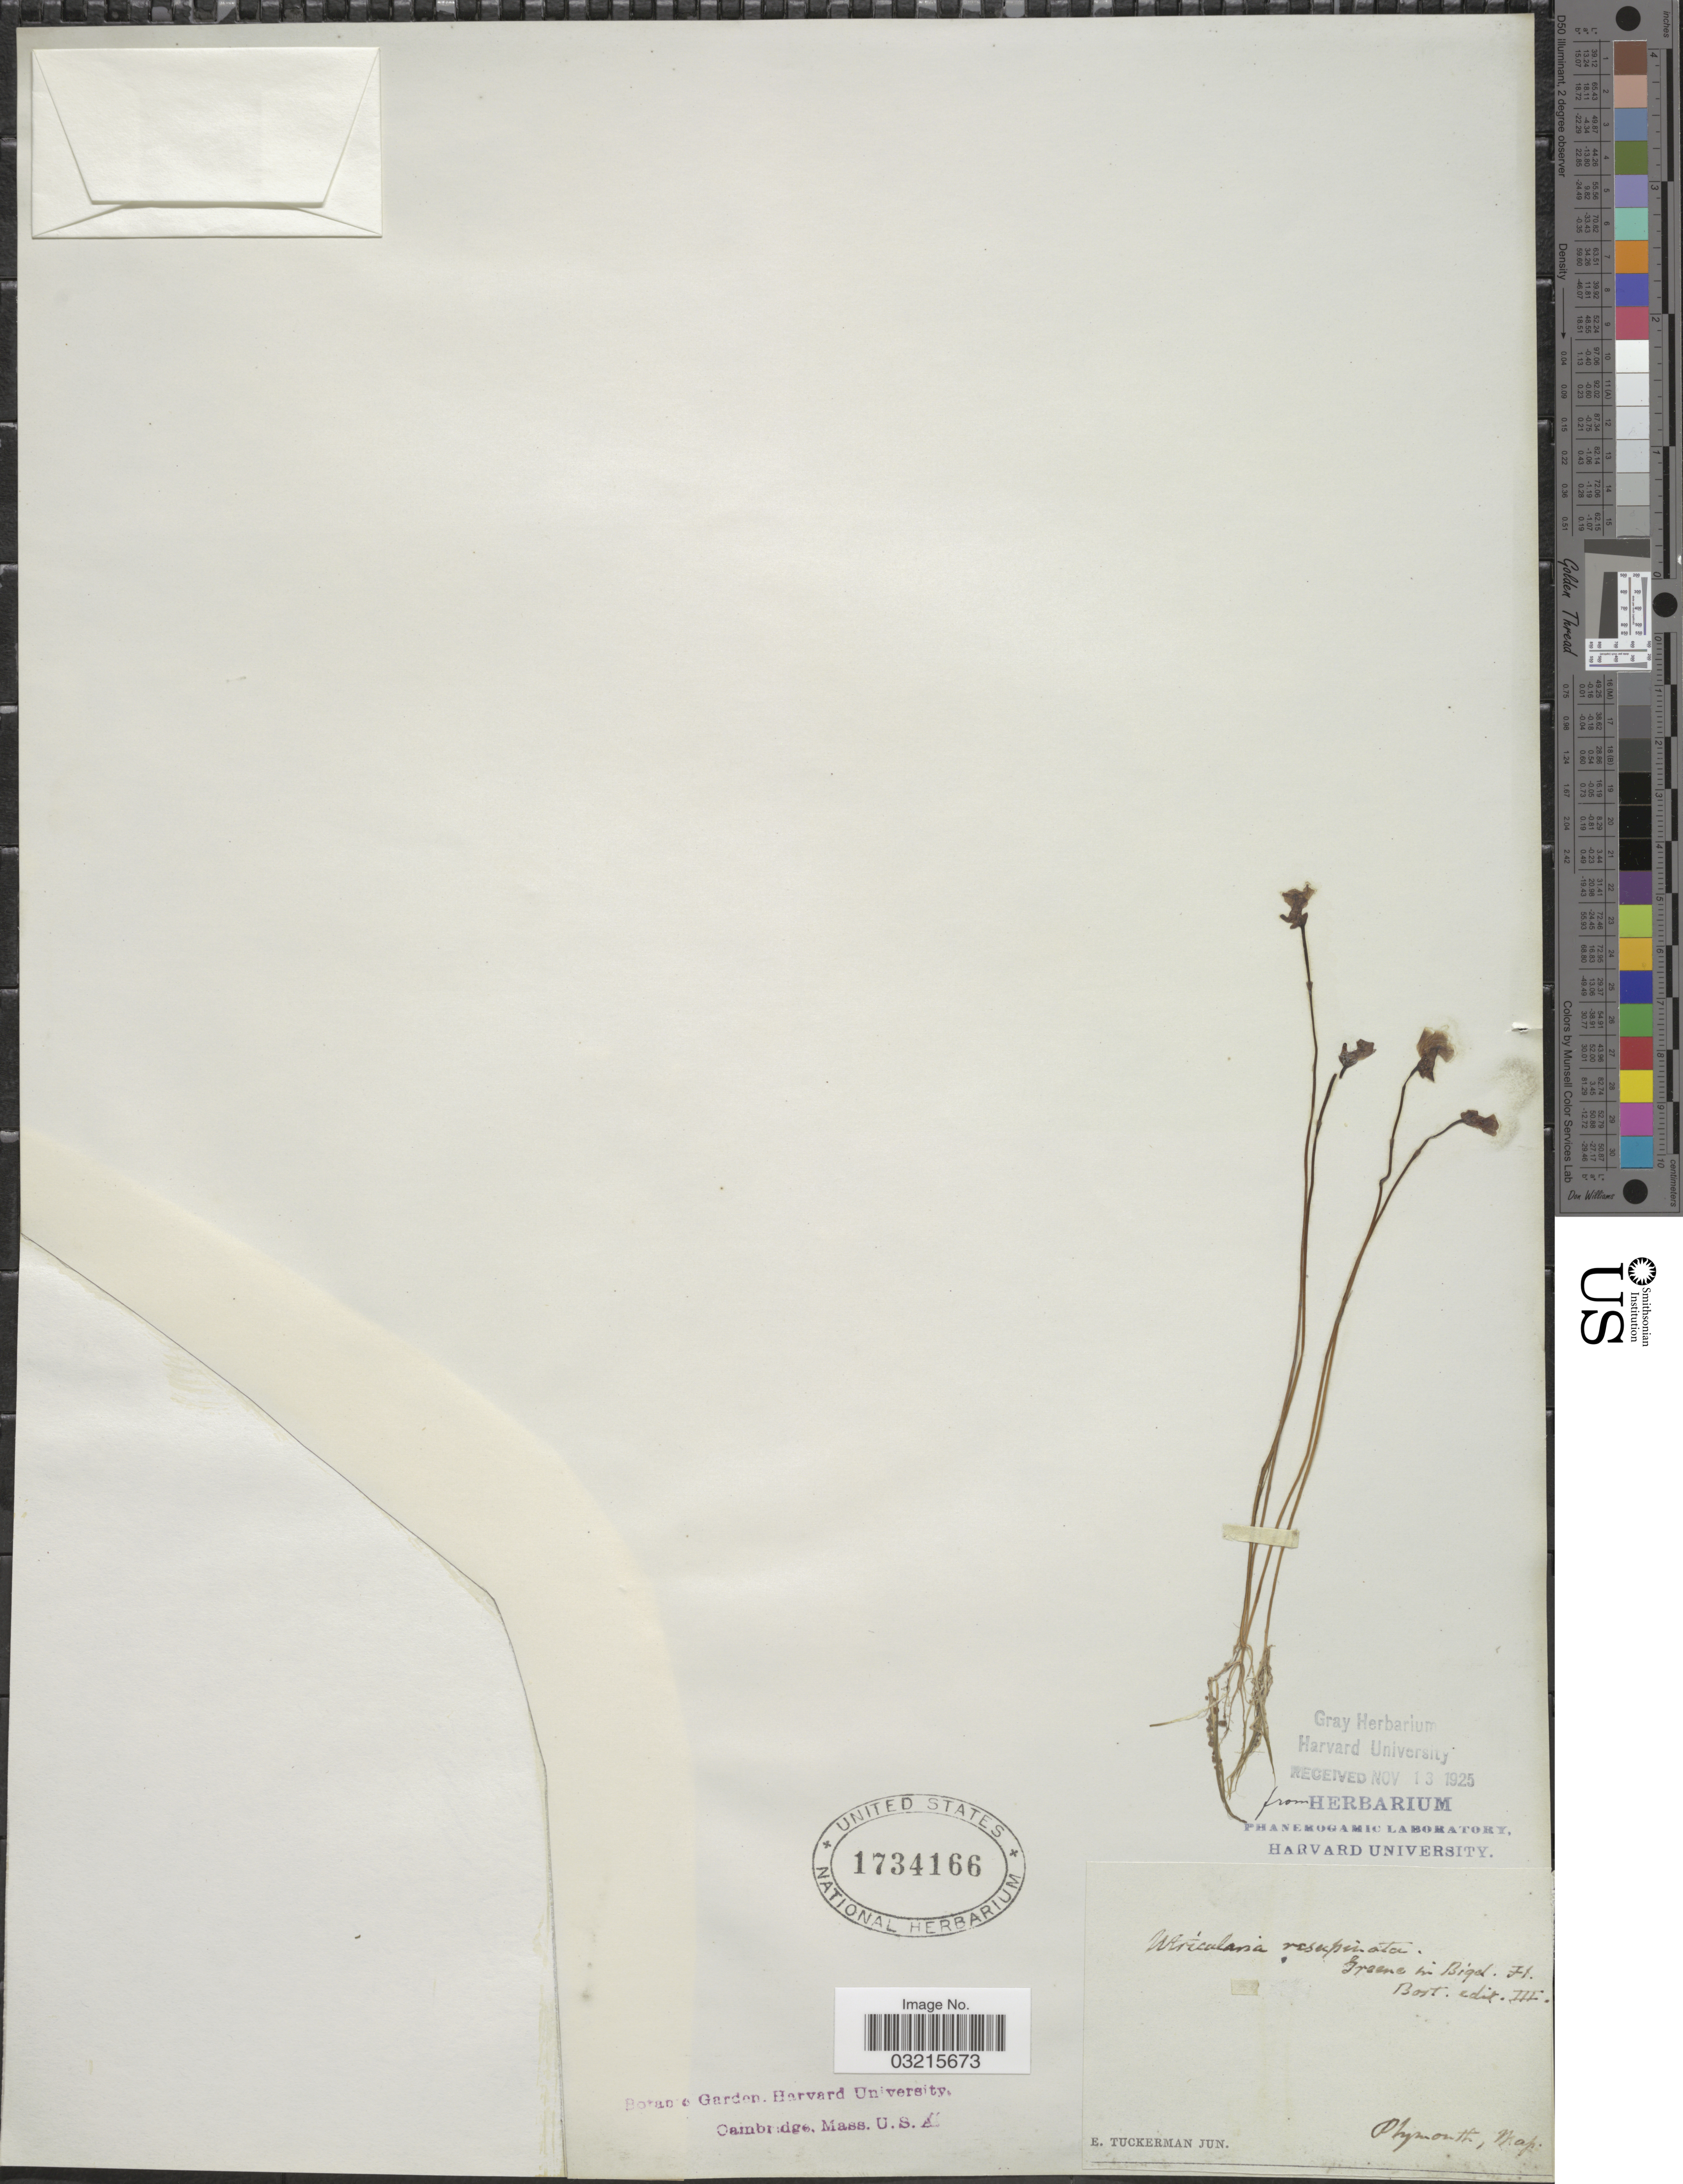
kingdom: Plantae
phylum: Tracheophyta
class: Magnoliopsida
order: Lamiales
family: Lentibulariaceae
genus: Utricularia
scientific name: Utricularia resupinata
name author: B.D. Greene ex Bigelow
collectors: E. Tuckerman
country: United States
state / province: Massachusetts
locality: Phymouth.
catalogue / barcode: US 1734166